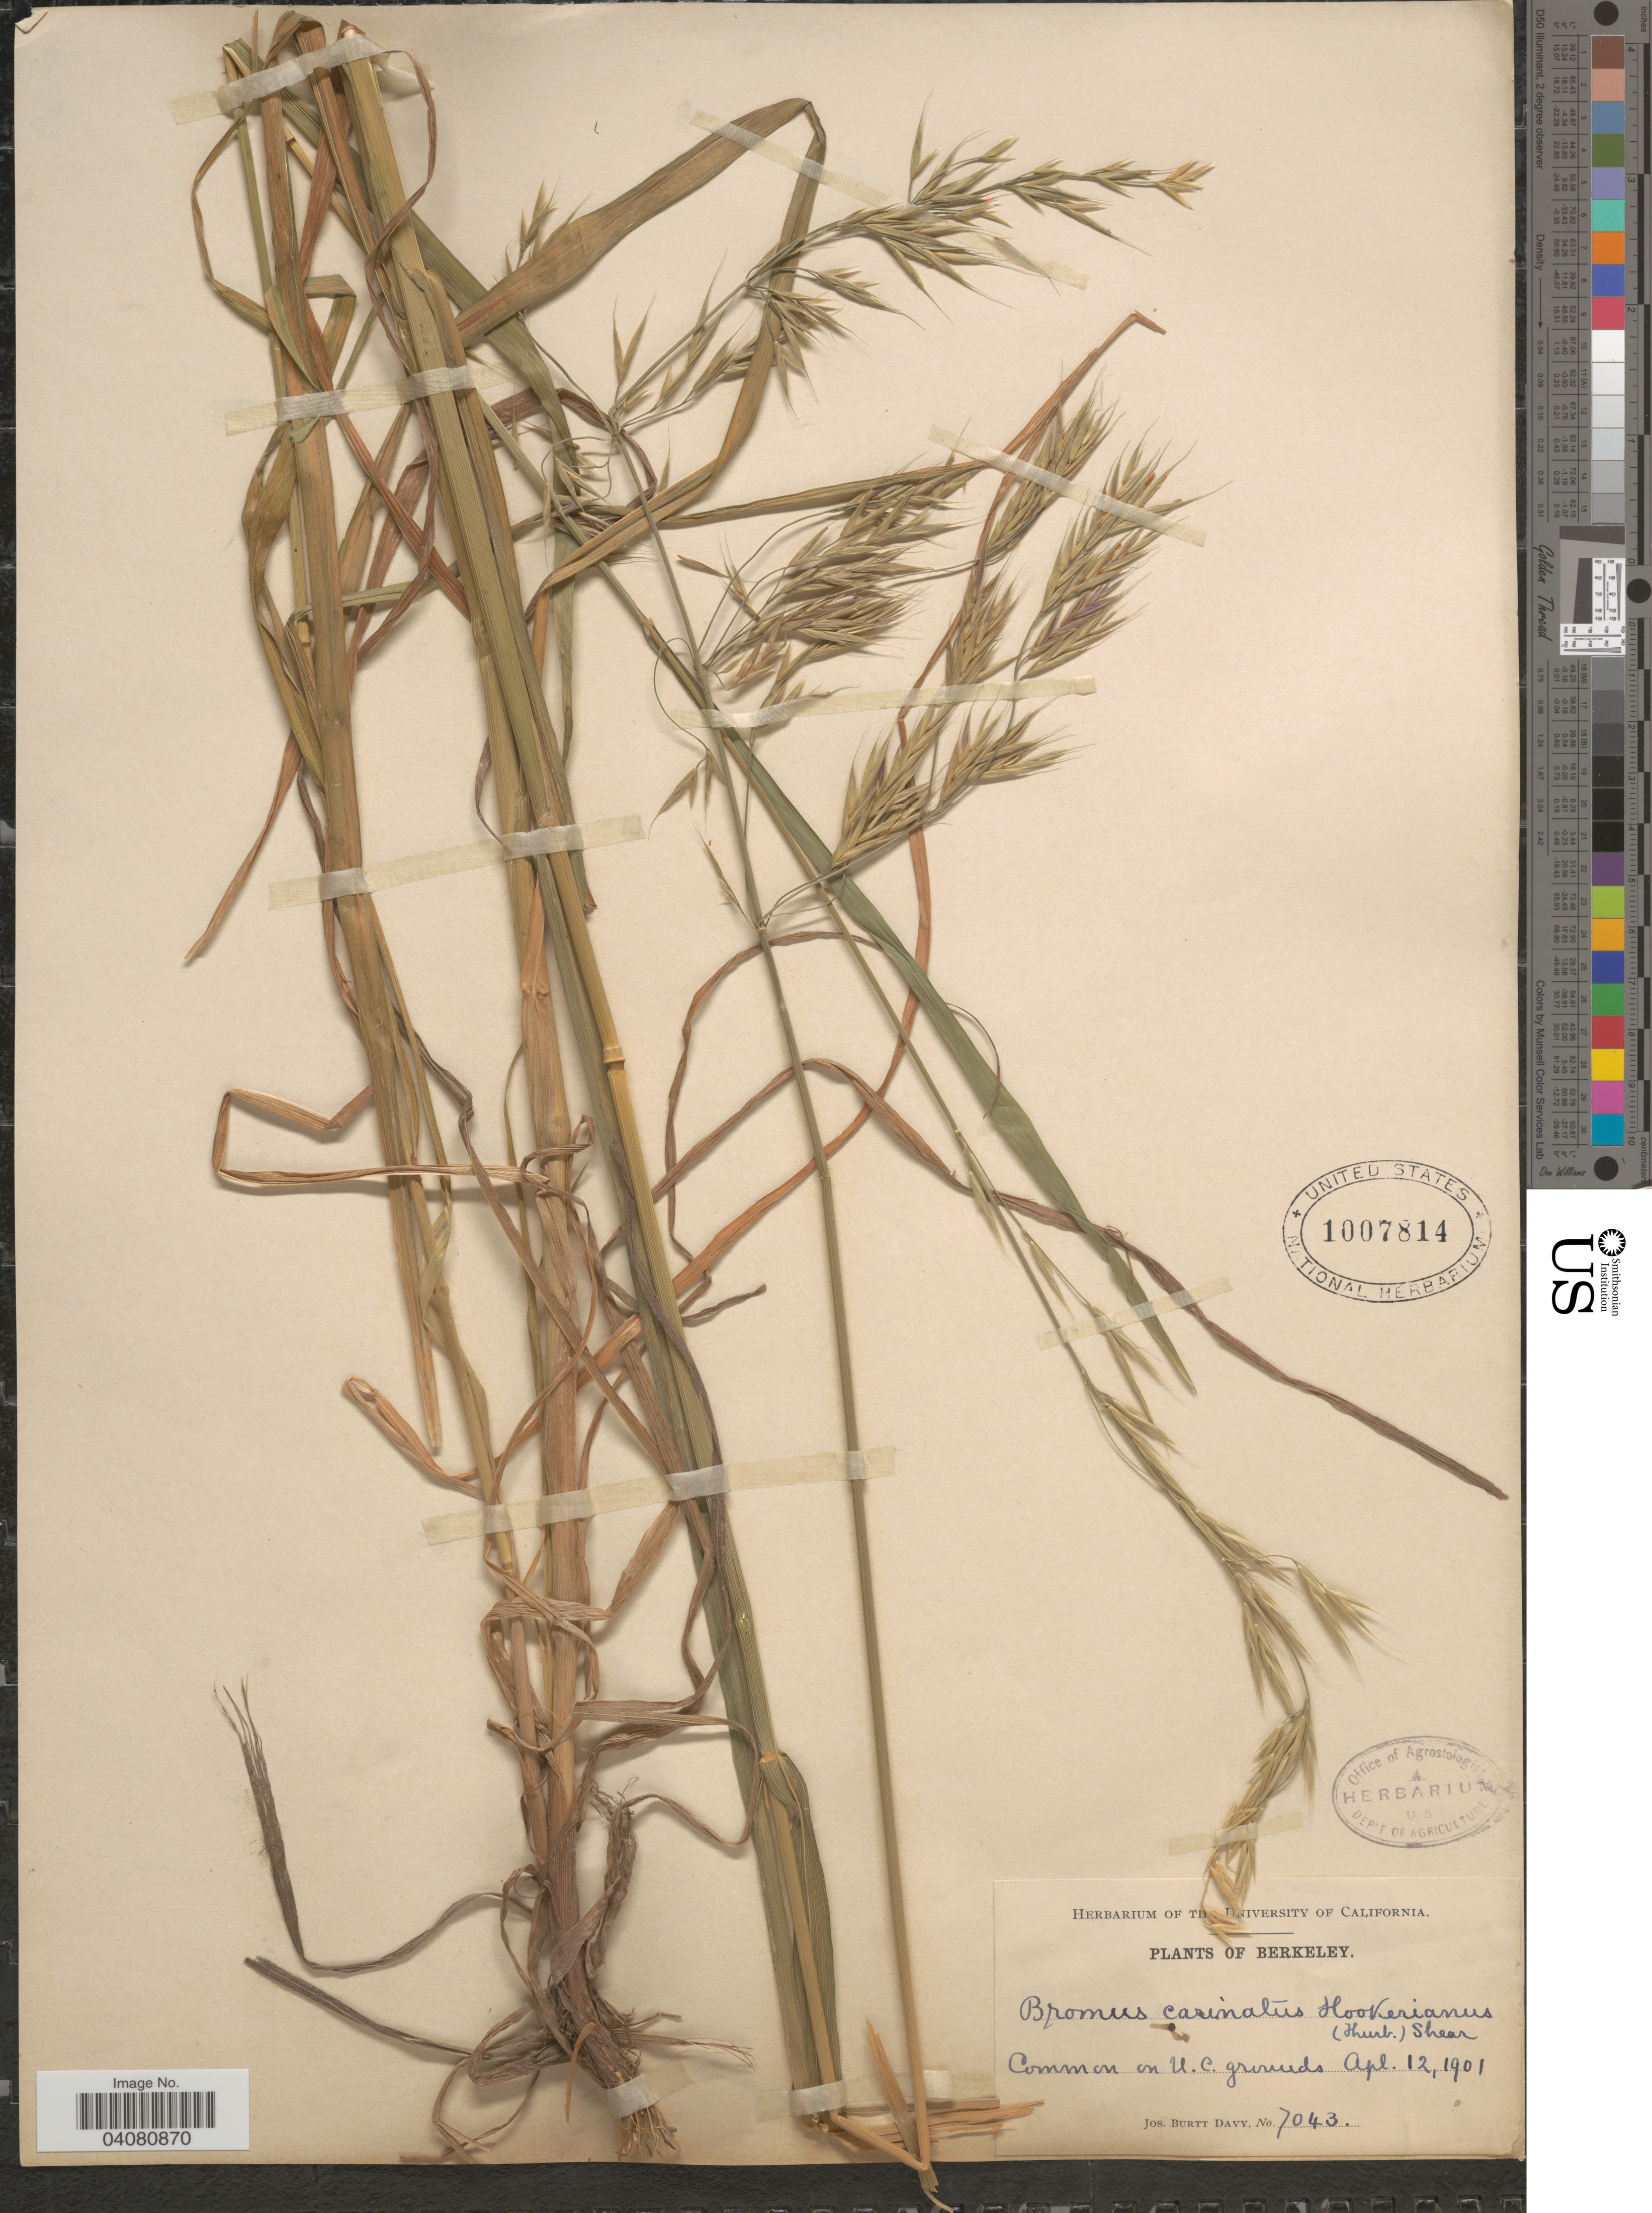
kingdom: Plantae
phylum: Tracheophyta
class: Liliopsida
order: Poales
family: Poaceae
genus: Bromus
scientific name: Bromus carinatus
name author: Hook. & Arn.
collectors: J. Burtt Davy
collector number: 7043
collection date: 1901-04-12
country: United States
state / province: California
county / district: Alameda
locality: Berkeley. Common on U.C. grounds.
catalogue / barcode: US 1007814